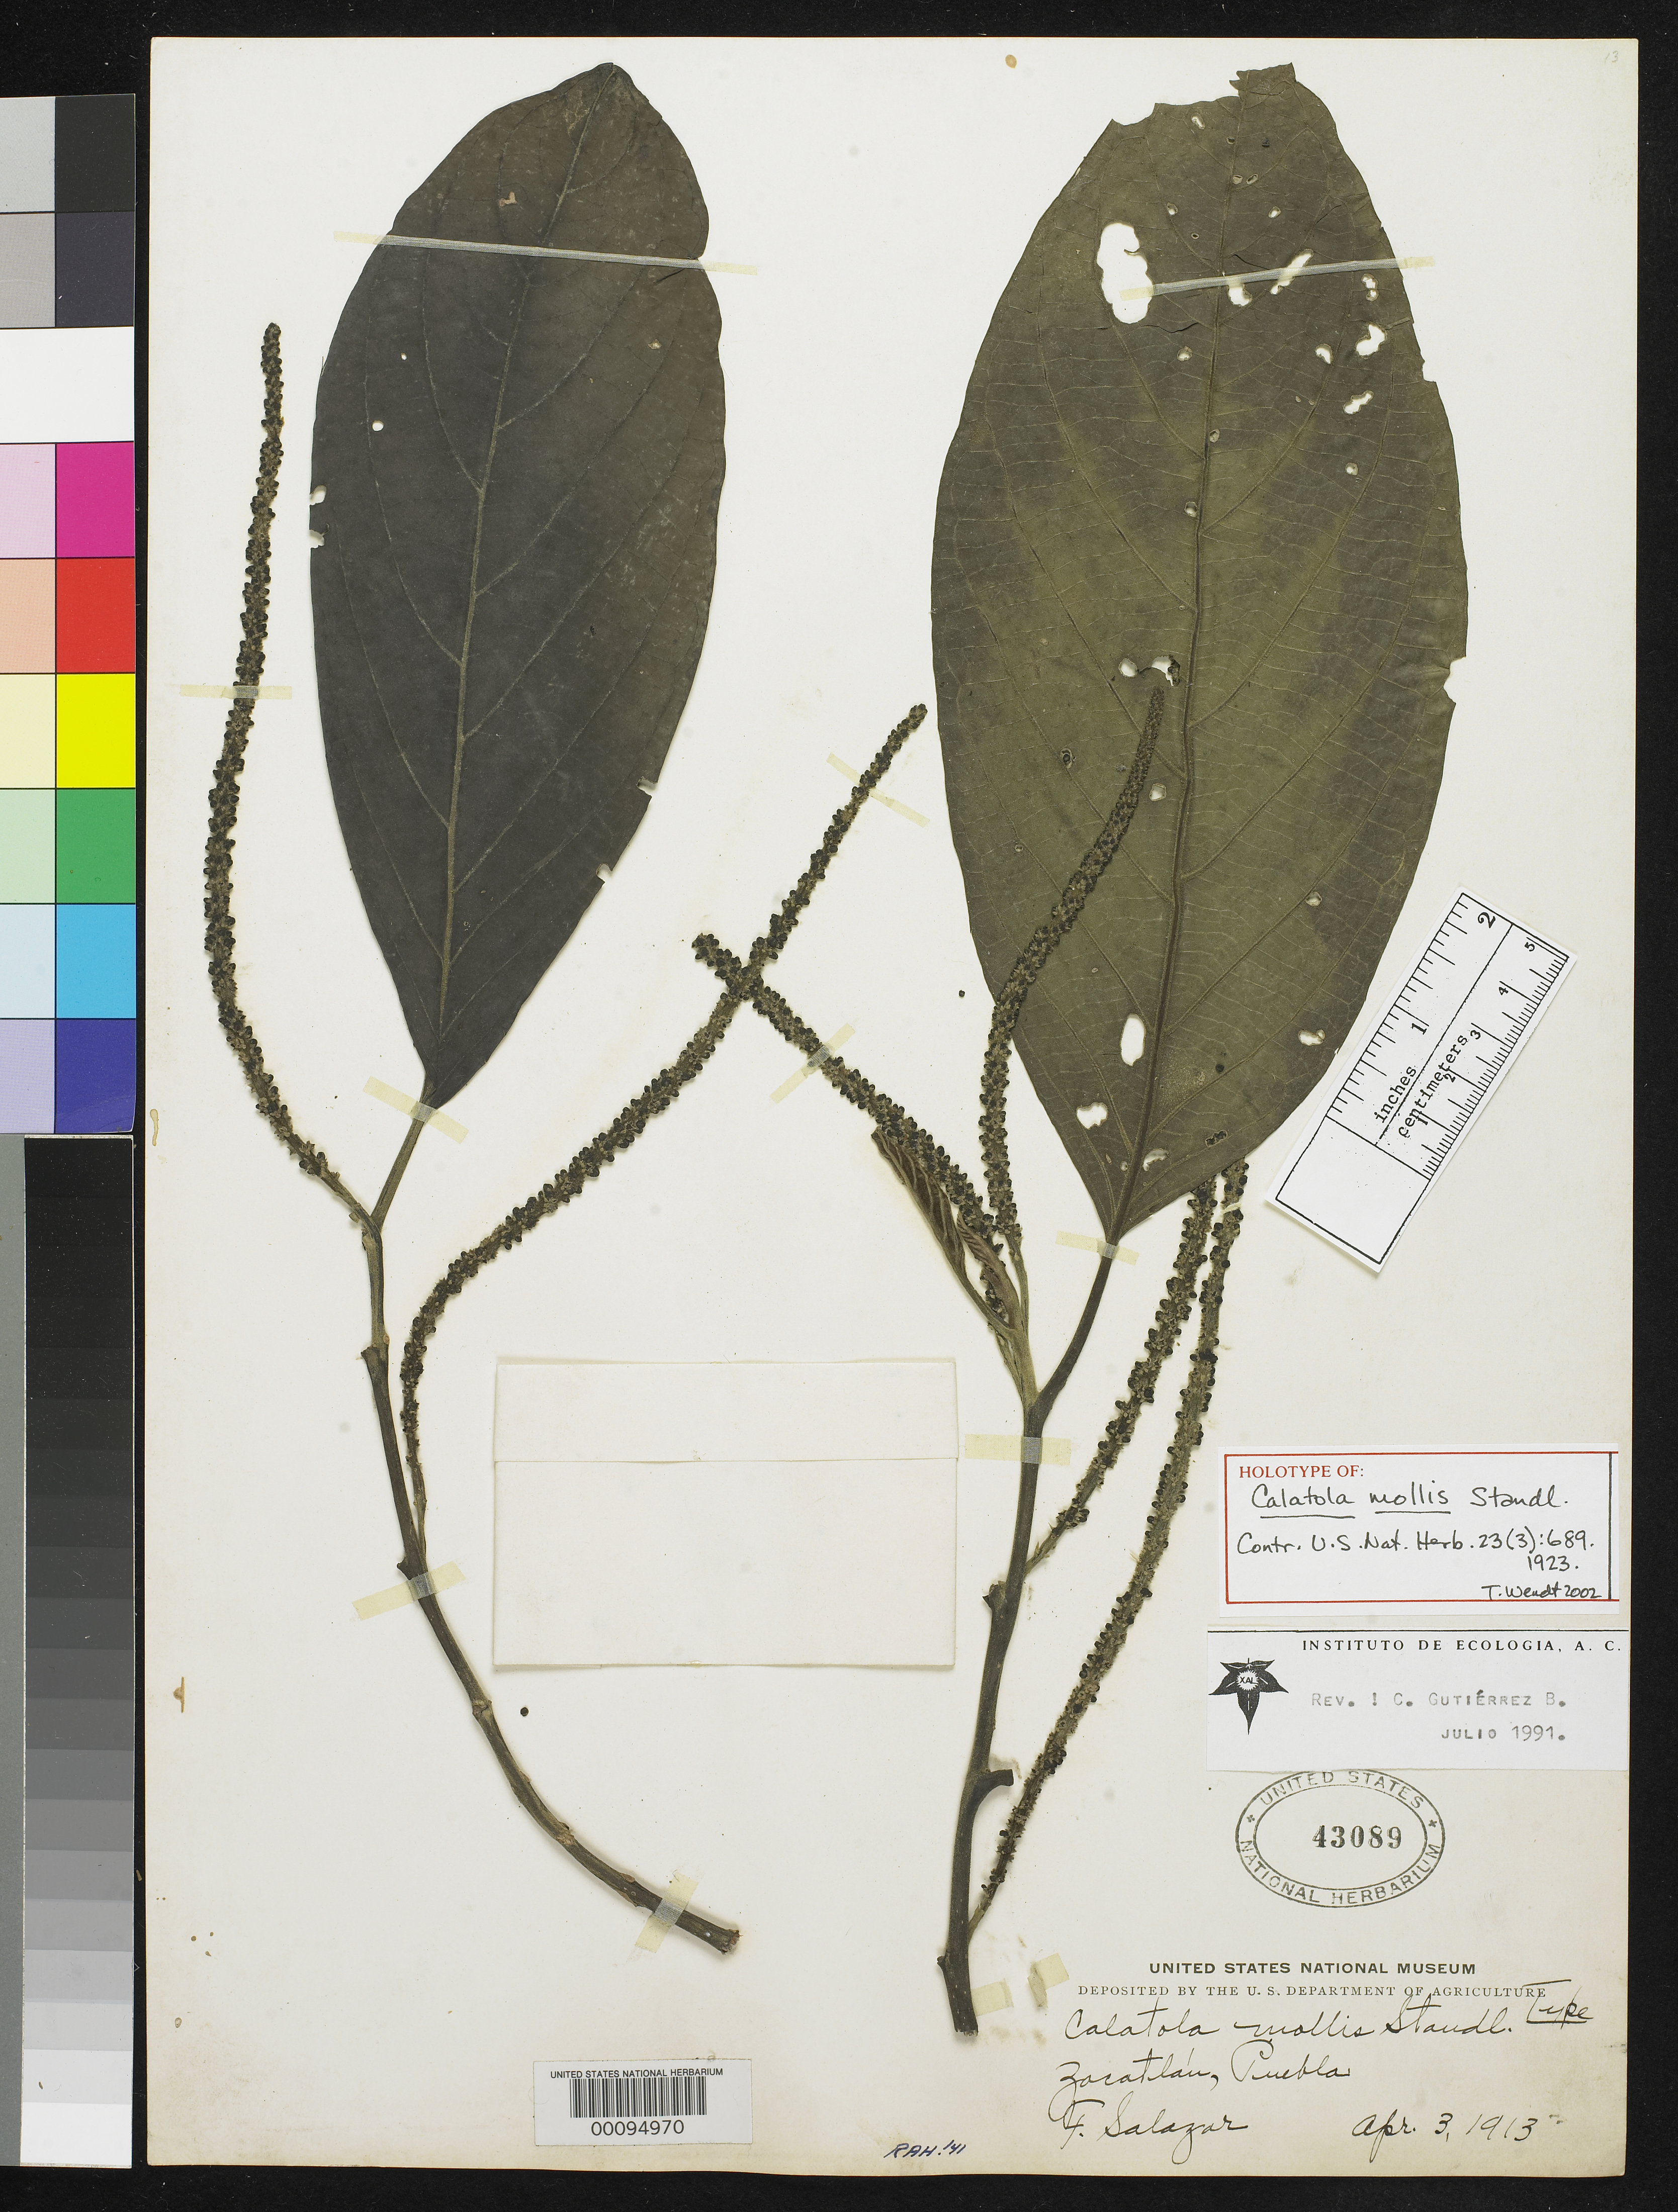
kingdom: Plantae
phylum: Tracheophyta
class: Magnoliopsida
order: Metteniusales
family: Metteniusaceae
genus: Calatola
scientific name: Calatola mollis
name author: Standl.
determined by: Wendt, Thomas L.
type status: Holotype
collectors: F. Salazar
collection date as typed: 03 Apr 1913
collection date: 1913-04-03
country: Mexico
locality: Zacatlan.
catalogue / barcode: US 43089